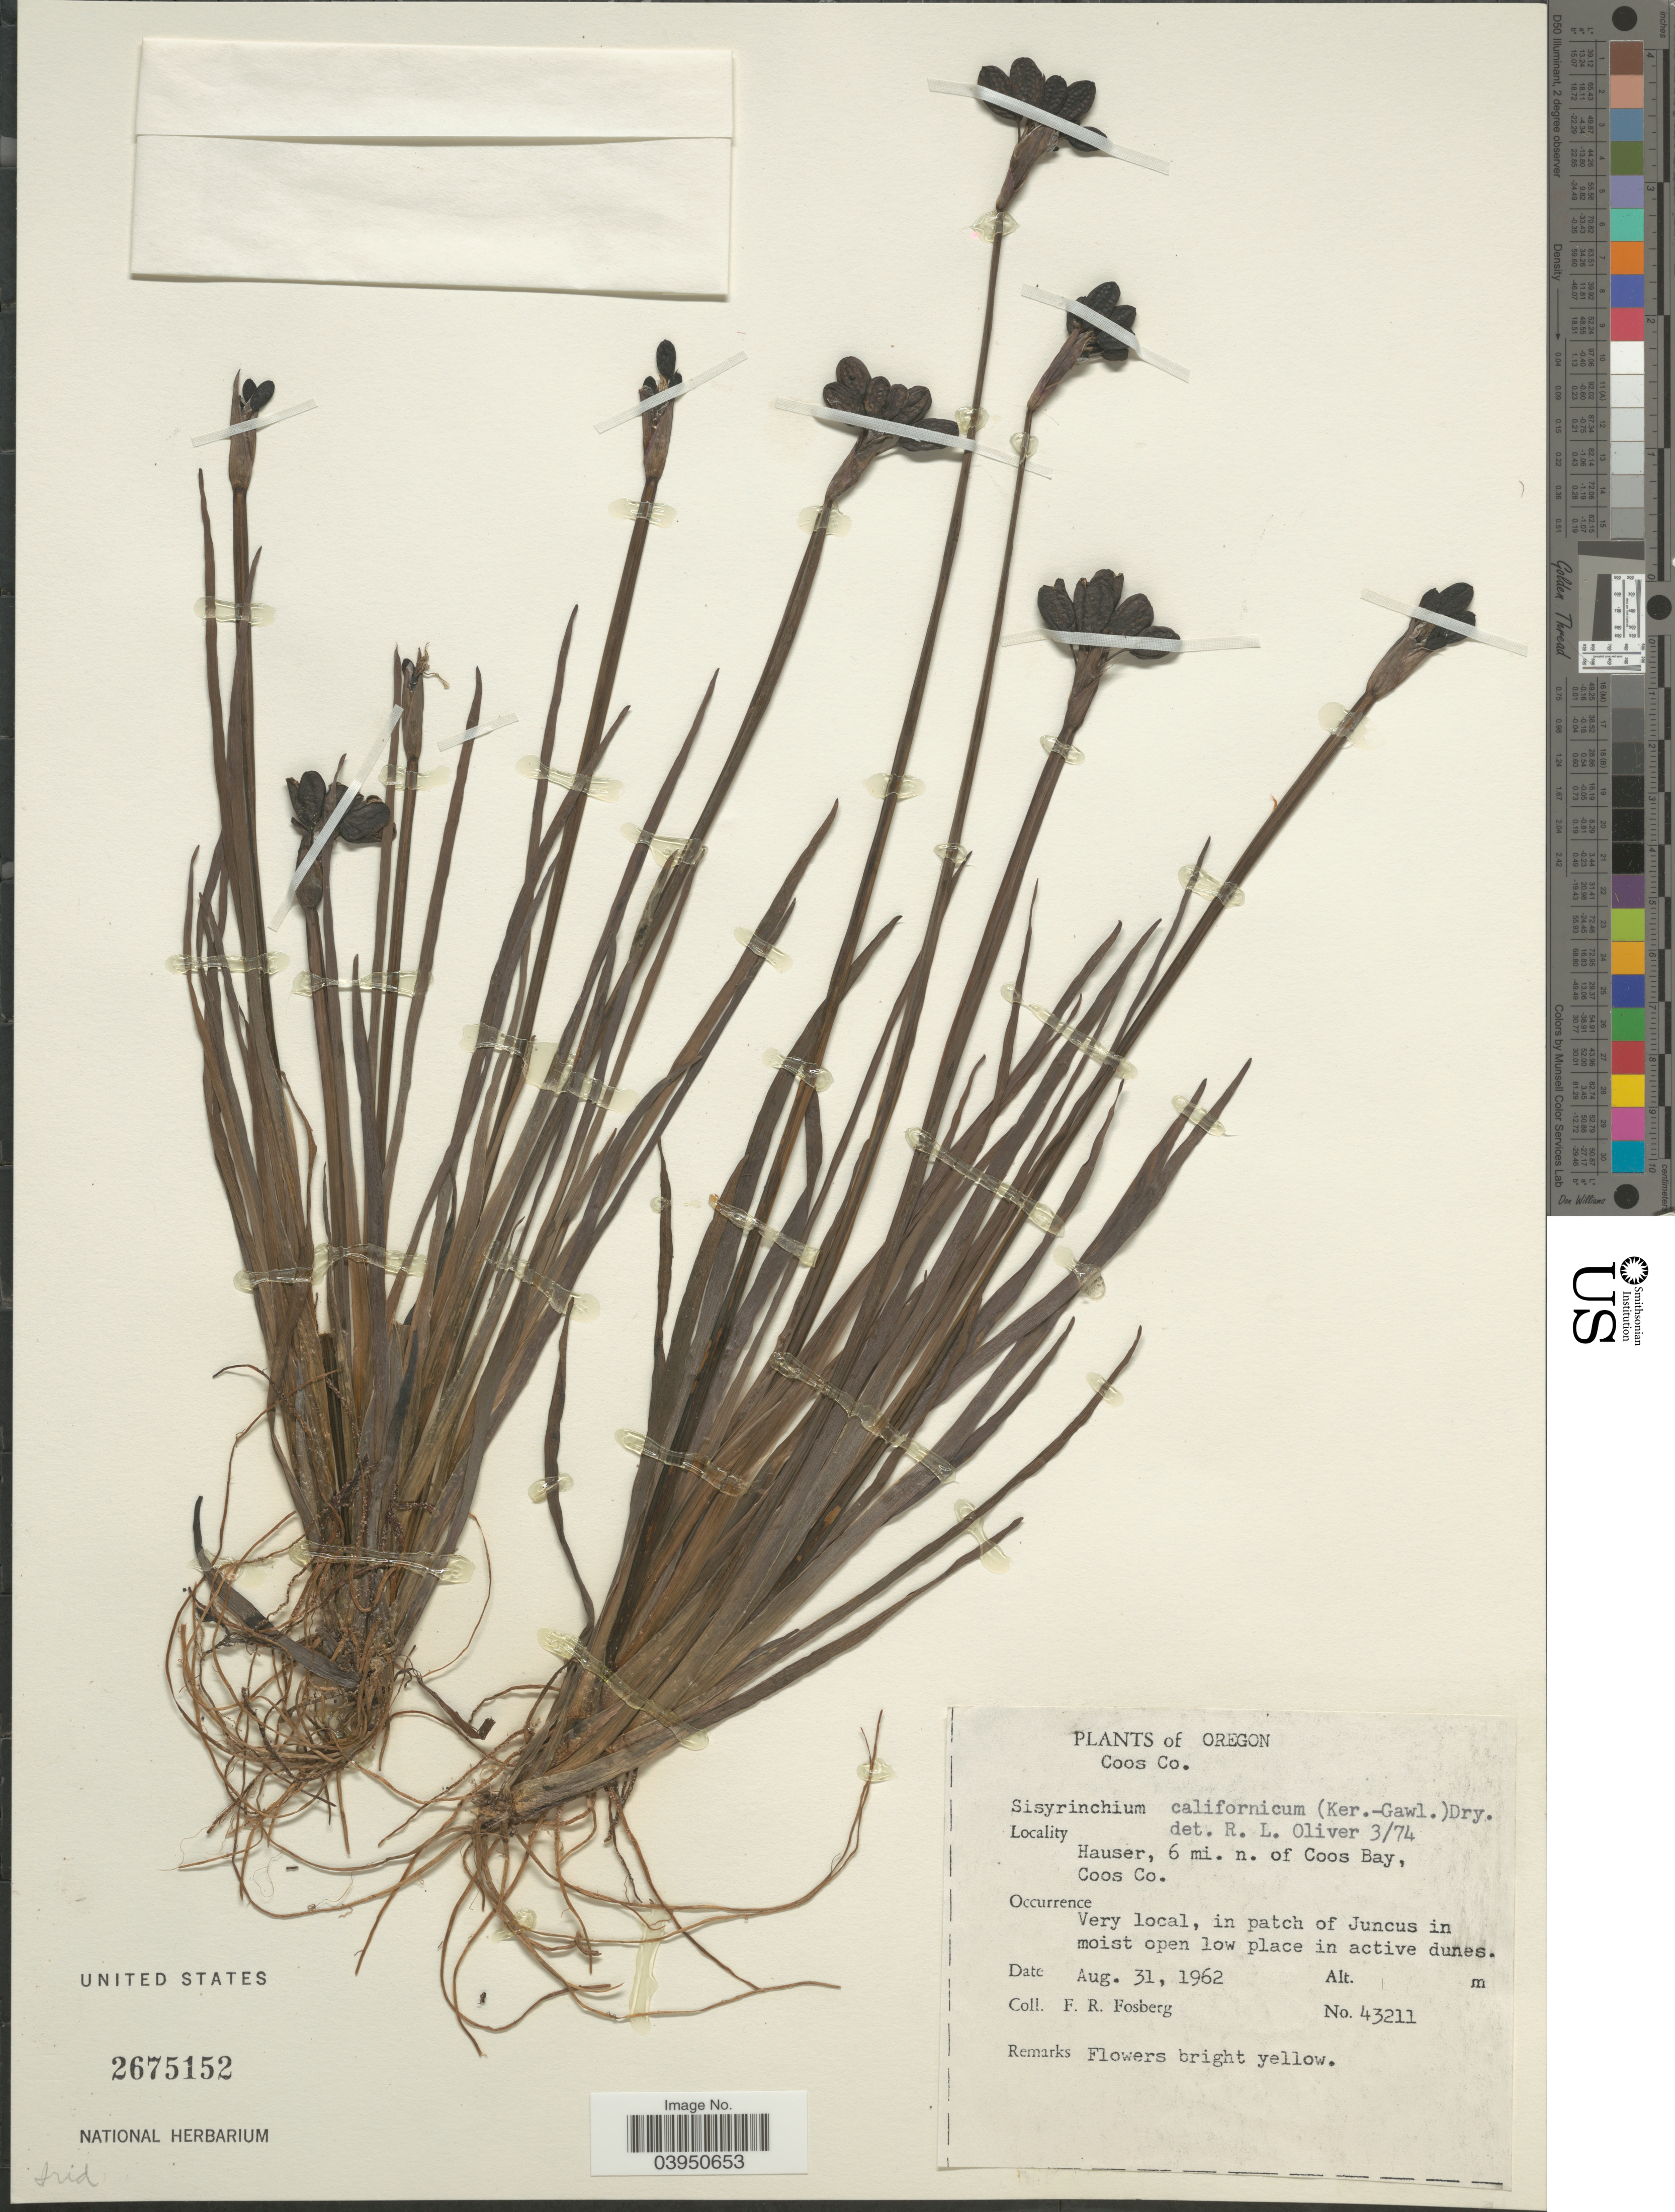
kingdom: Plantae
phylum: Tracheophyta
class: Liliopsida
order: Asparagales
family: Iridaceae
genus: Sisyrinchium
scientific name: Sisyrinchium californicum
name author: (Ker Gawl.) Dryand.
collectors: F. R. Fosberg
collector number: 43211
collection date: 1962-08-31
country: United States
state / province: Oregon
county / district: Coos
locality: Coos Co. Hauser, 6 mi. n. of Coos Bay.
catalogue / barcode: US 2675152